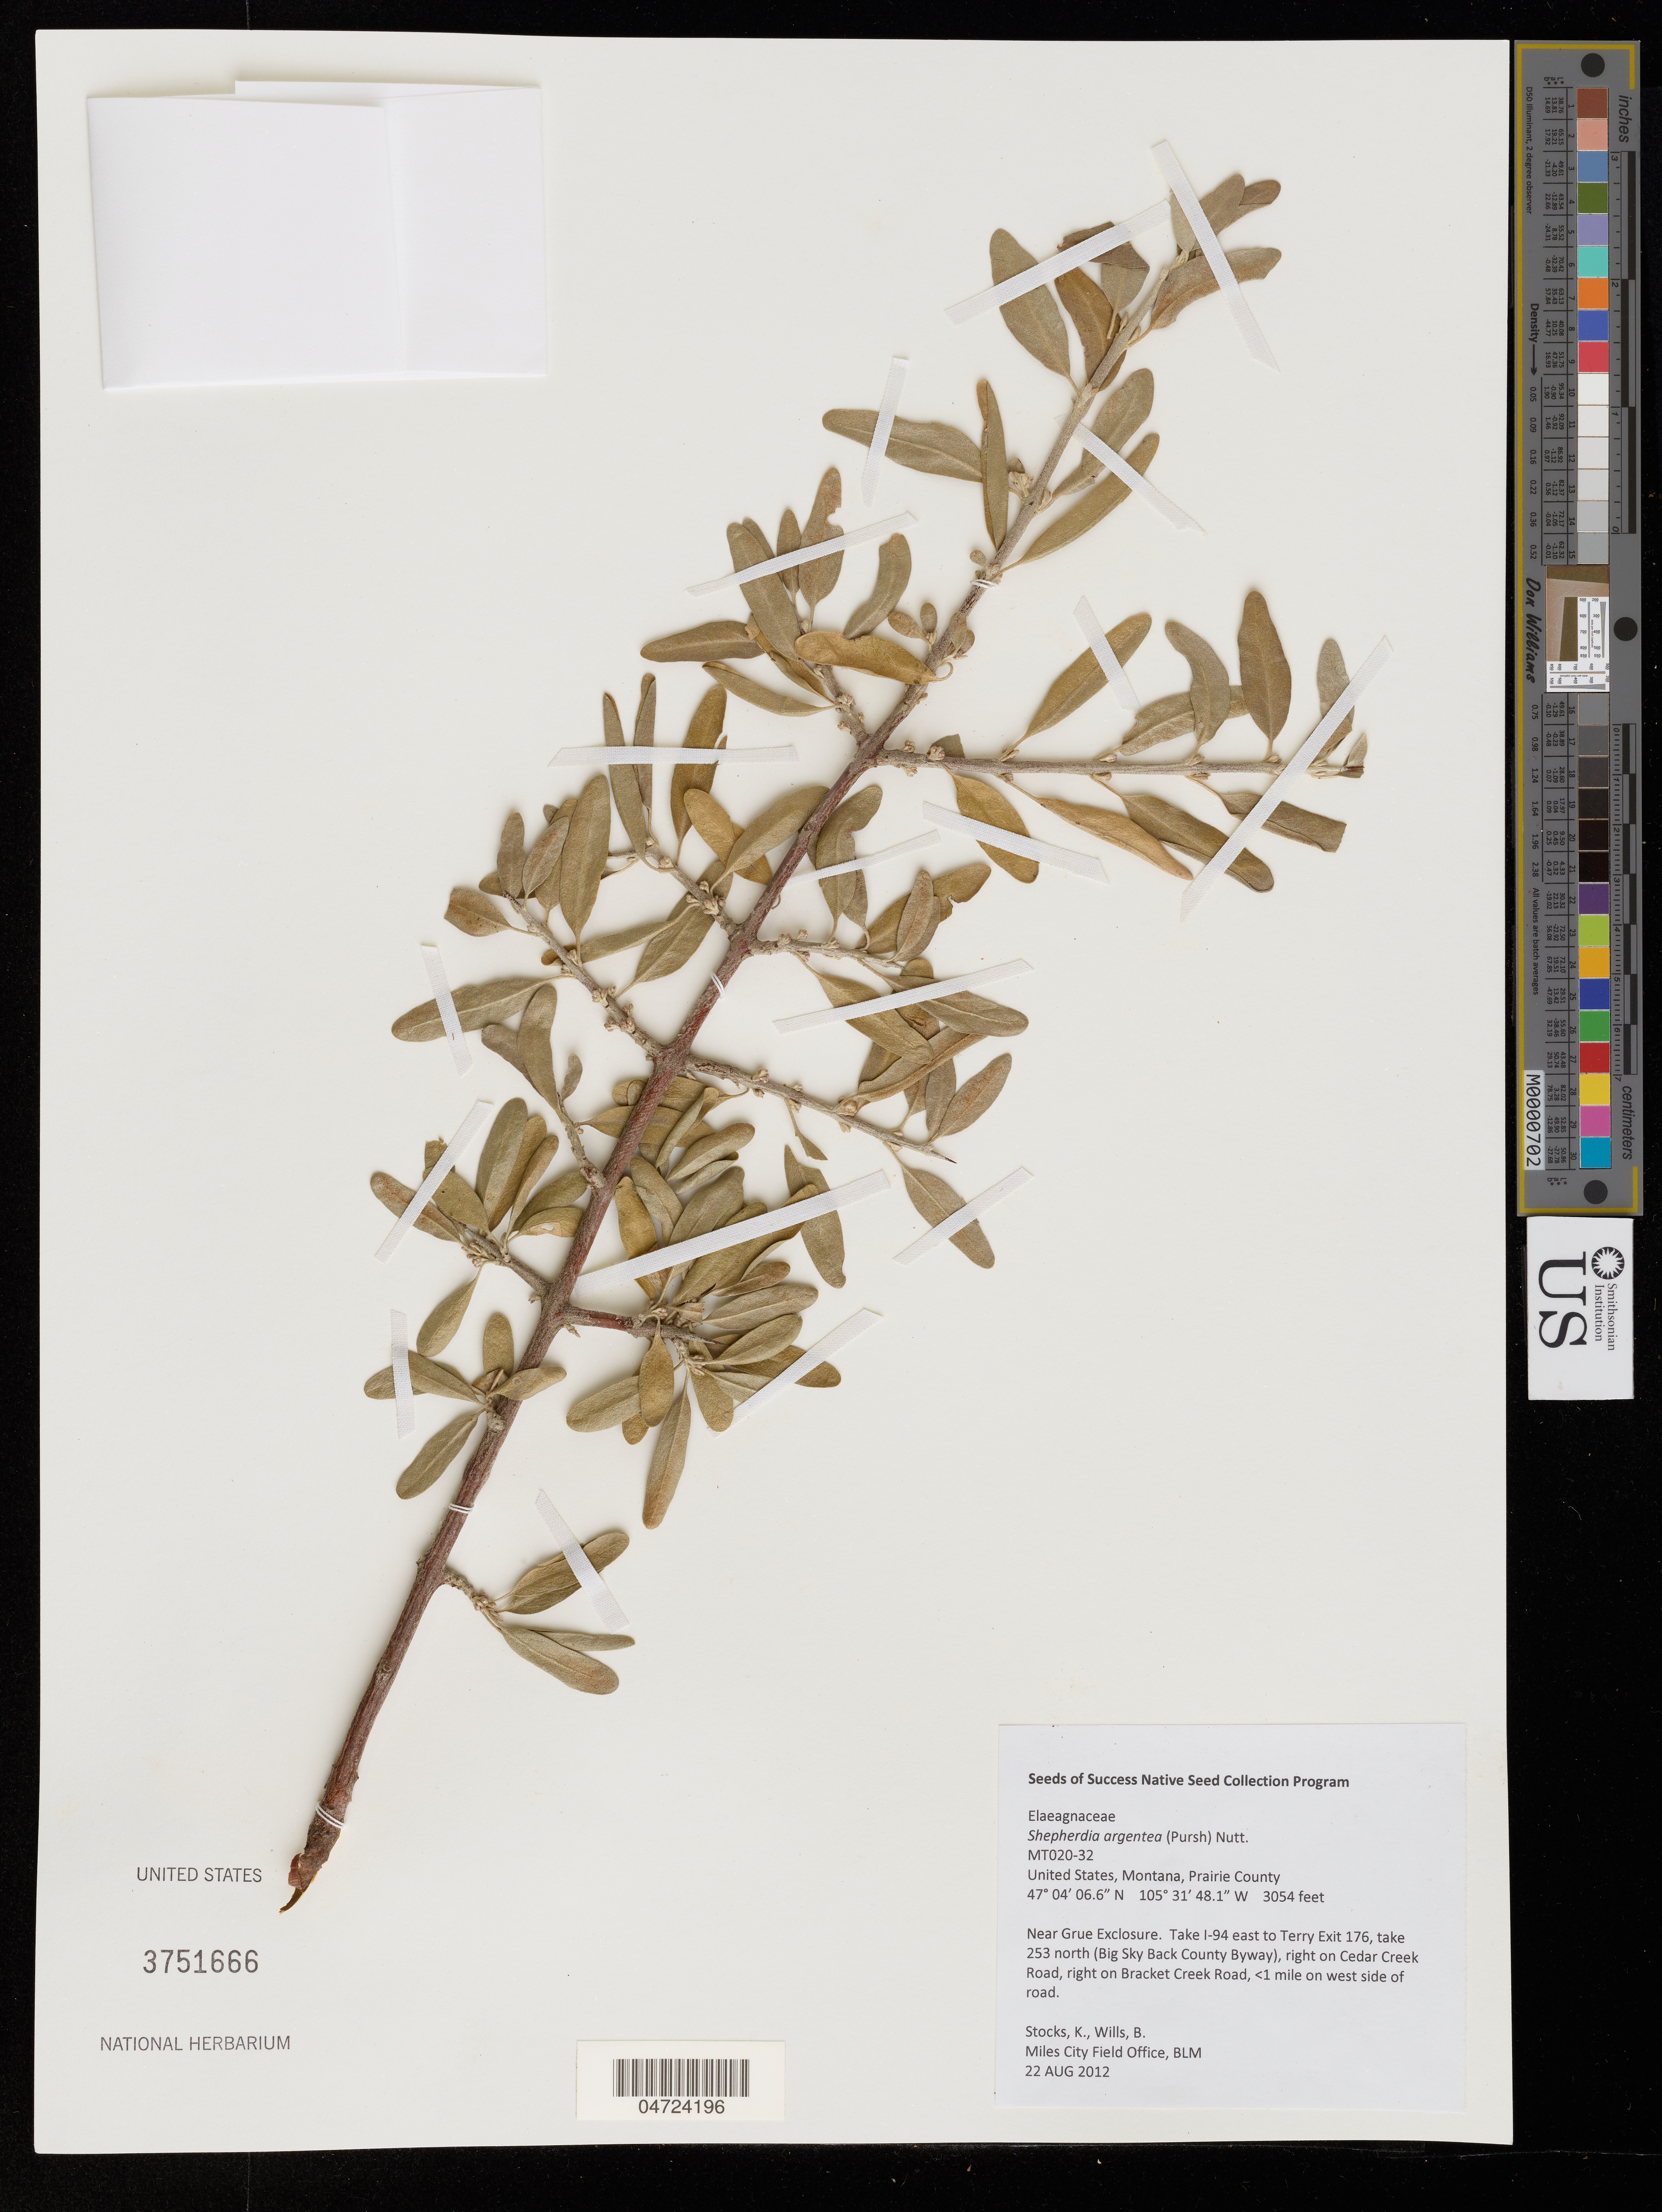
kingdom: Plantae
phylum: Tracheophyta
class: Magnoliopsida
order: Rosales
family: Elaeagnaceae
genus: Shepherdia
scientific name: Shepherdia argentea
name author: (Pursh) Nutt.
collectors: K. Stocks & B. Wills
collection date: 2012-08-22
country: United States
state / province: Montana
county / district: Prairie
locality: Prairie County. Near Grue Exclosure. Take I-94 east to Terry Exit 176, take 253 north (Big Sky County Byway), right on Cedar Creek Road, right on Bracket Creek Road, <1 mile on west side of road.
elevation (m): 931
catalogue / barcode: US 3751666